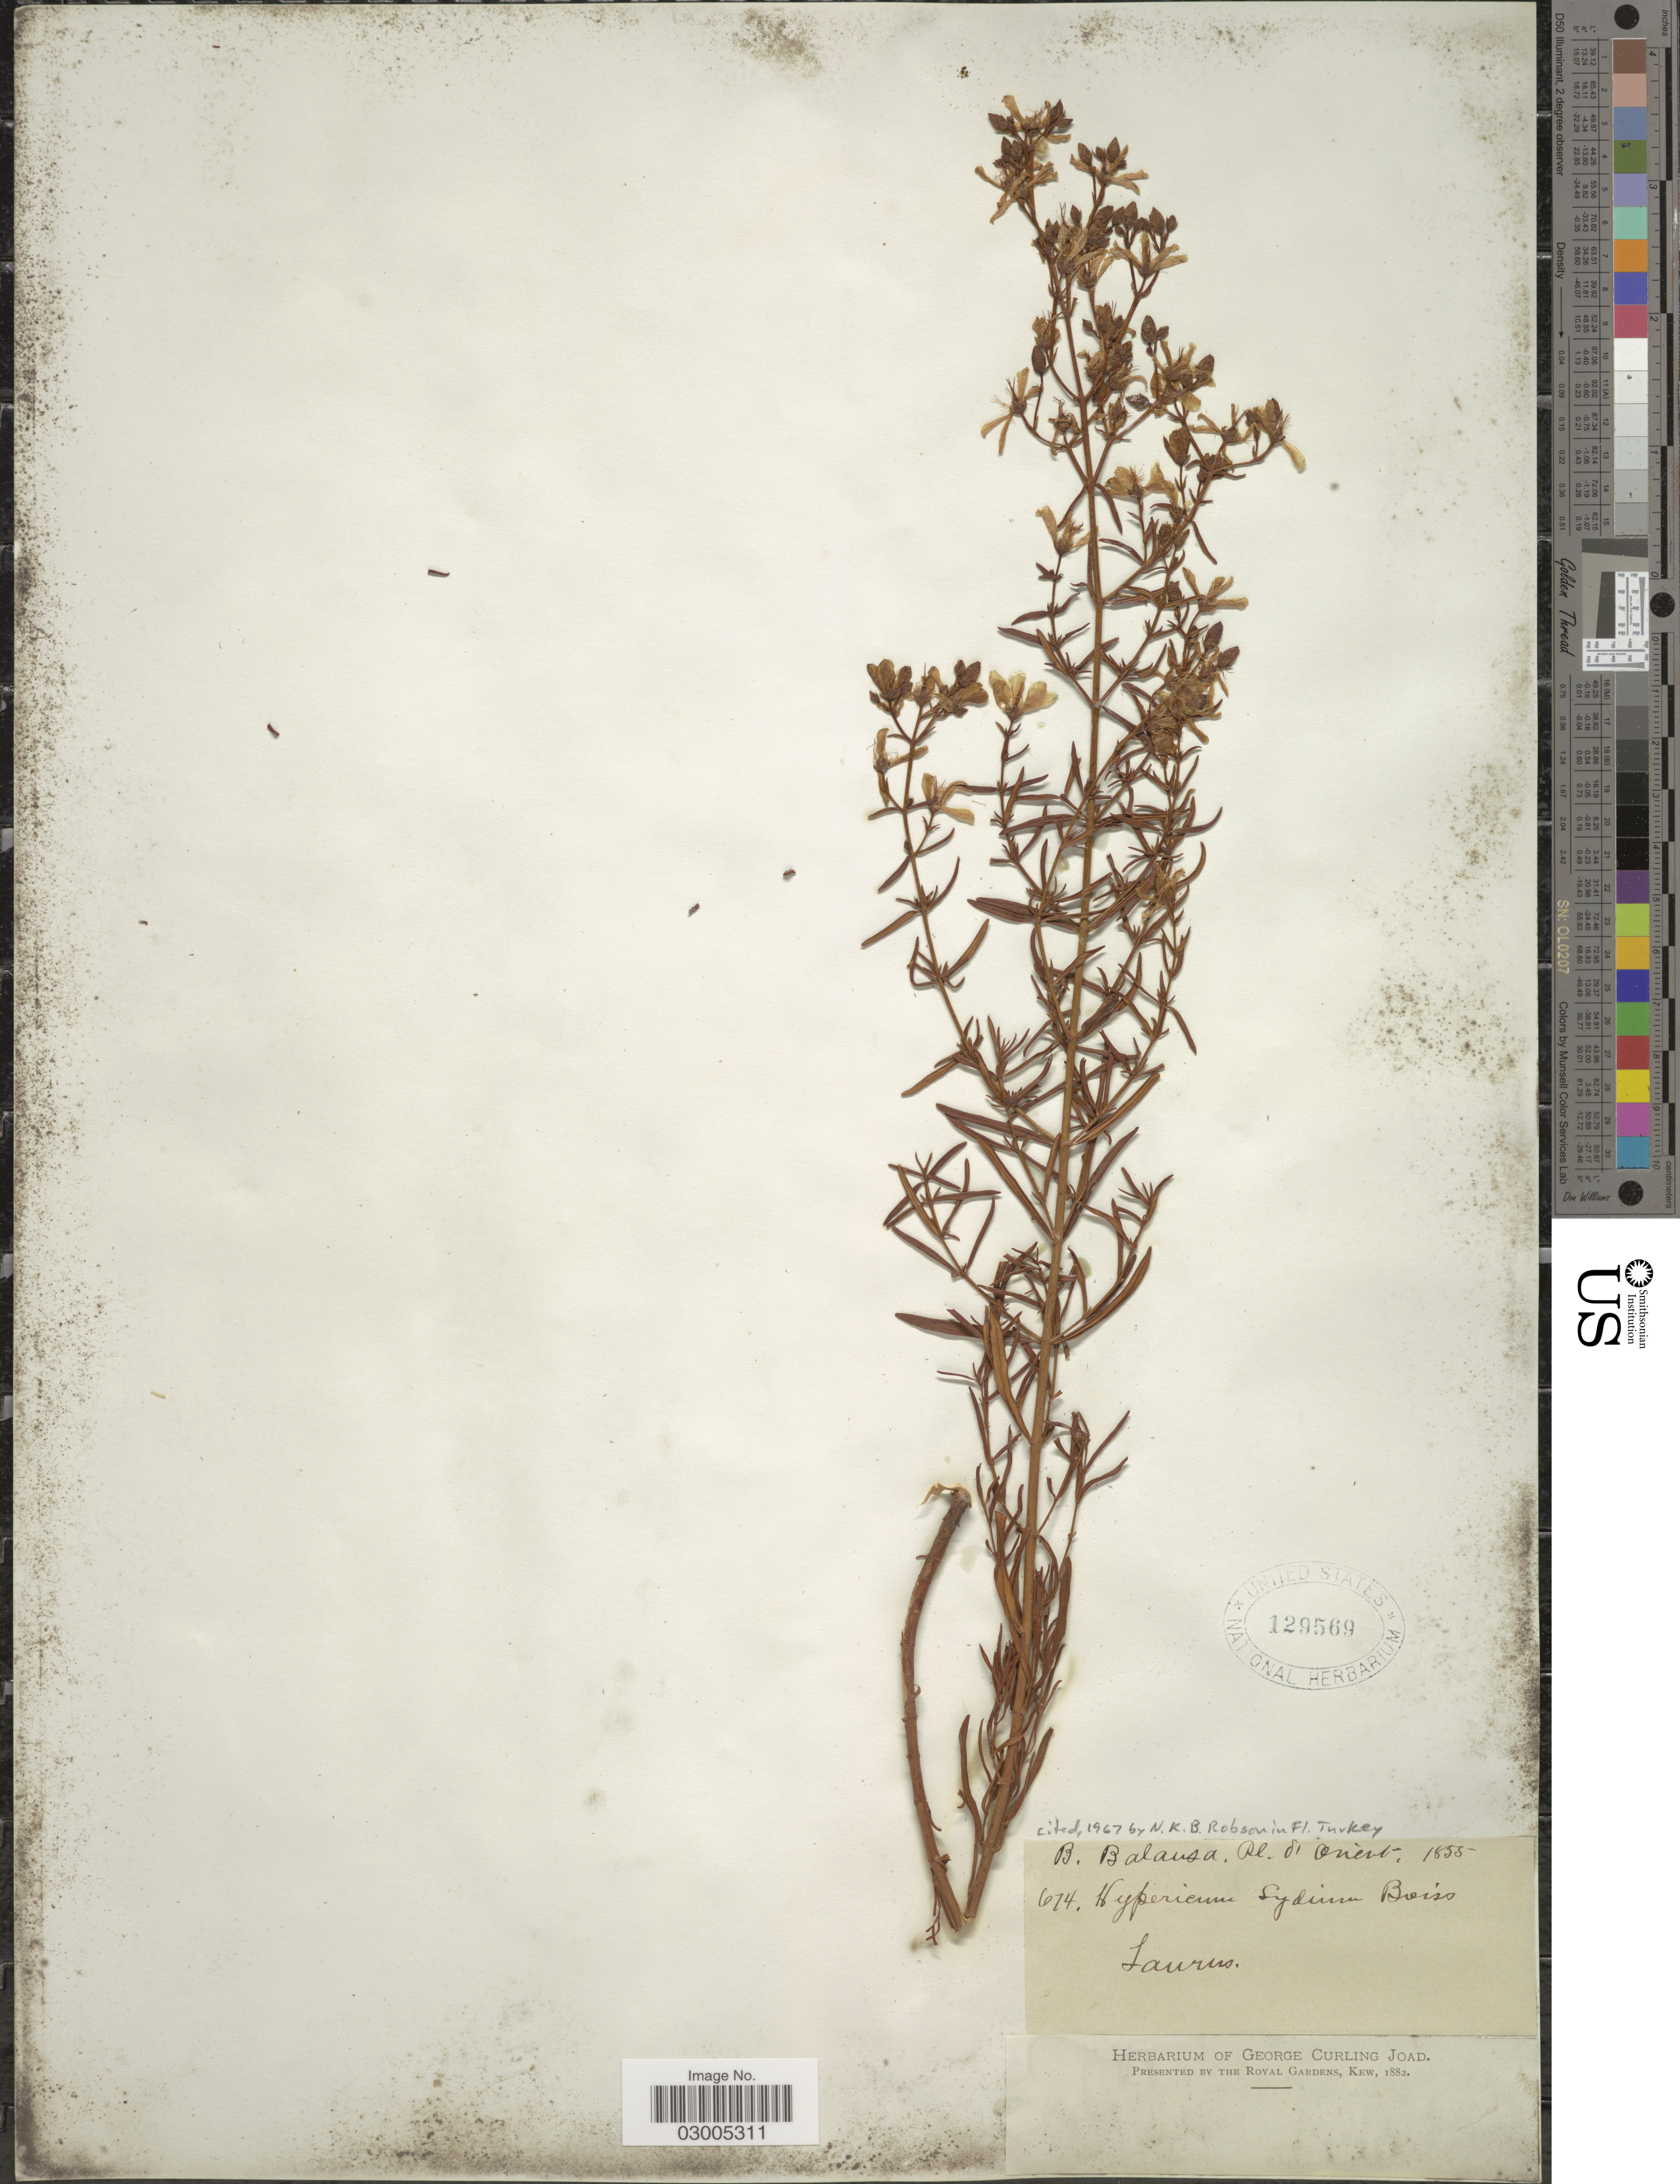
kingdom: Plantae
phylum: Tracheophyta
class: Magnoliopsida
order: Malpighiales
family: Hypericaceae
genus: Hypericum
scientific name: Hypericum lydium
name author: Boiss.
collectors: B. Balansa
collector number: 674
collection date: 1885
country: Turkey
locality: D'Orient. Taurus.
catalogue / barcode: US 129569